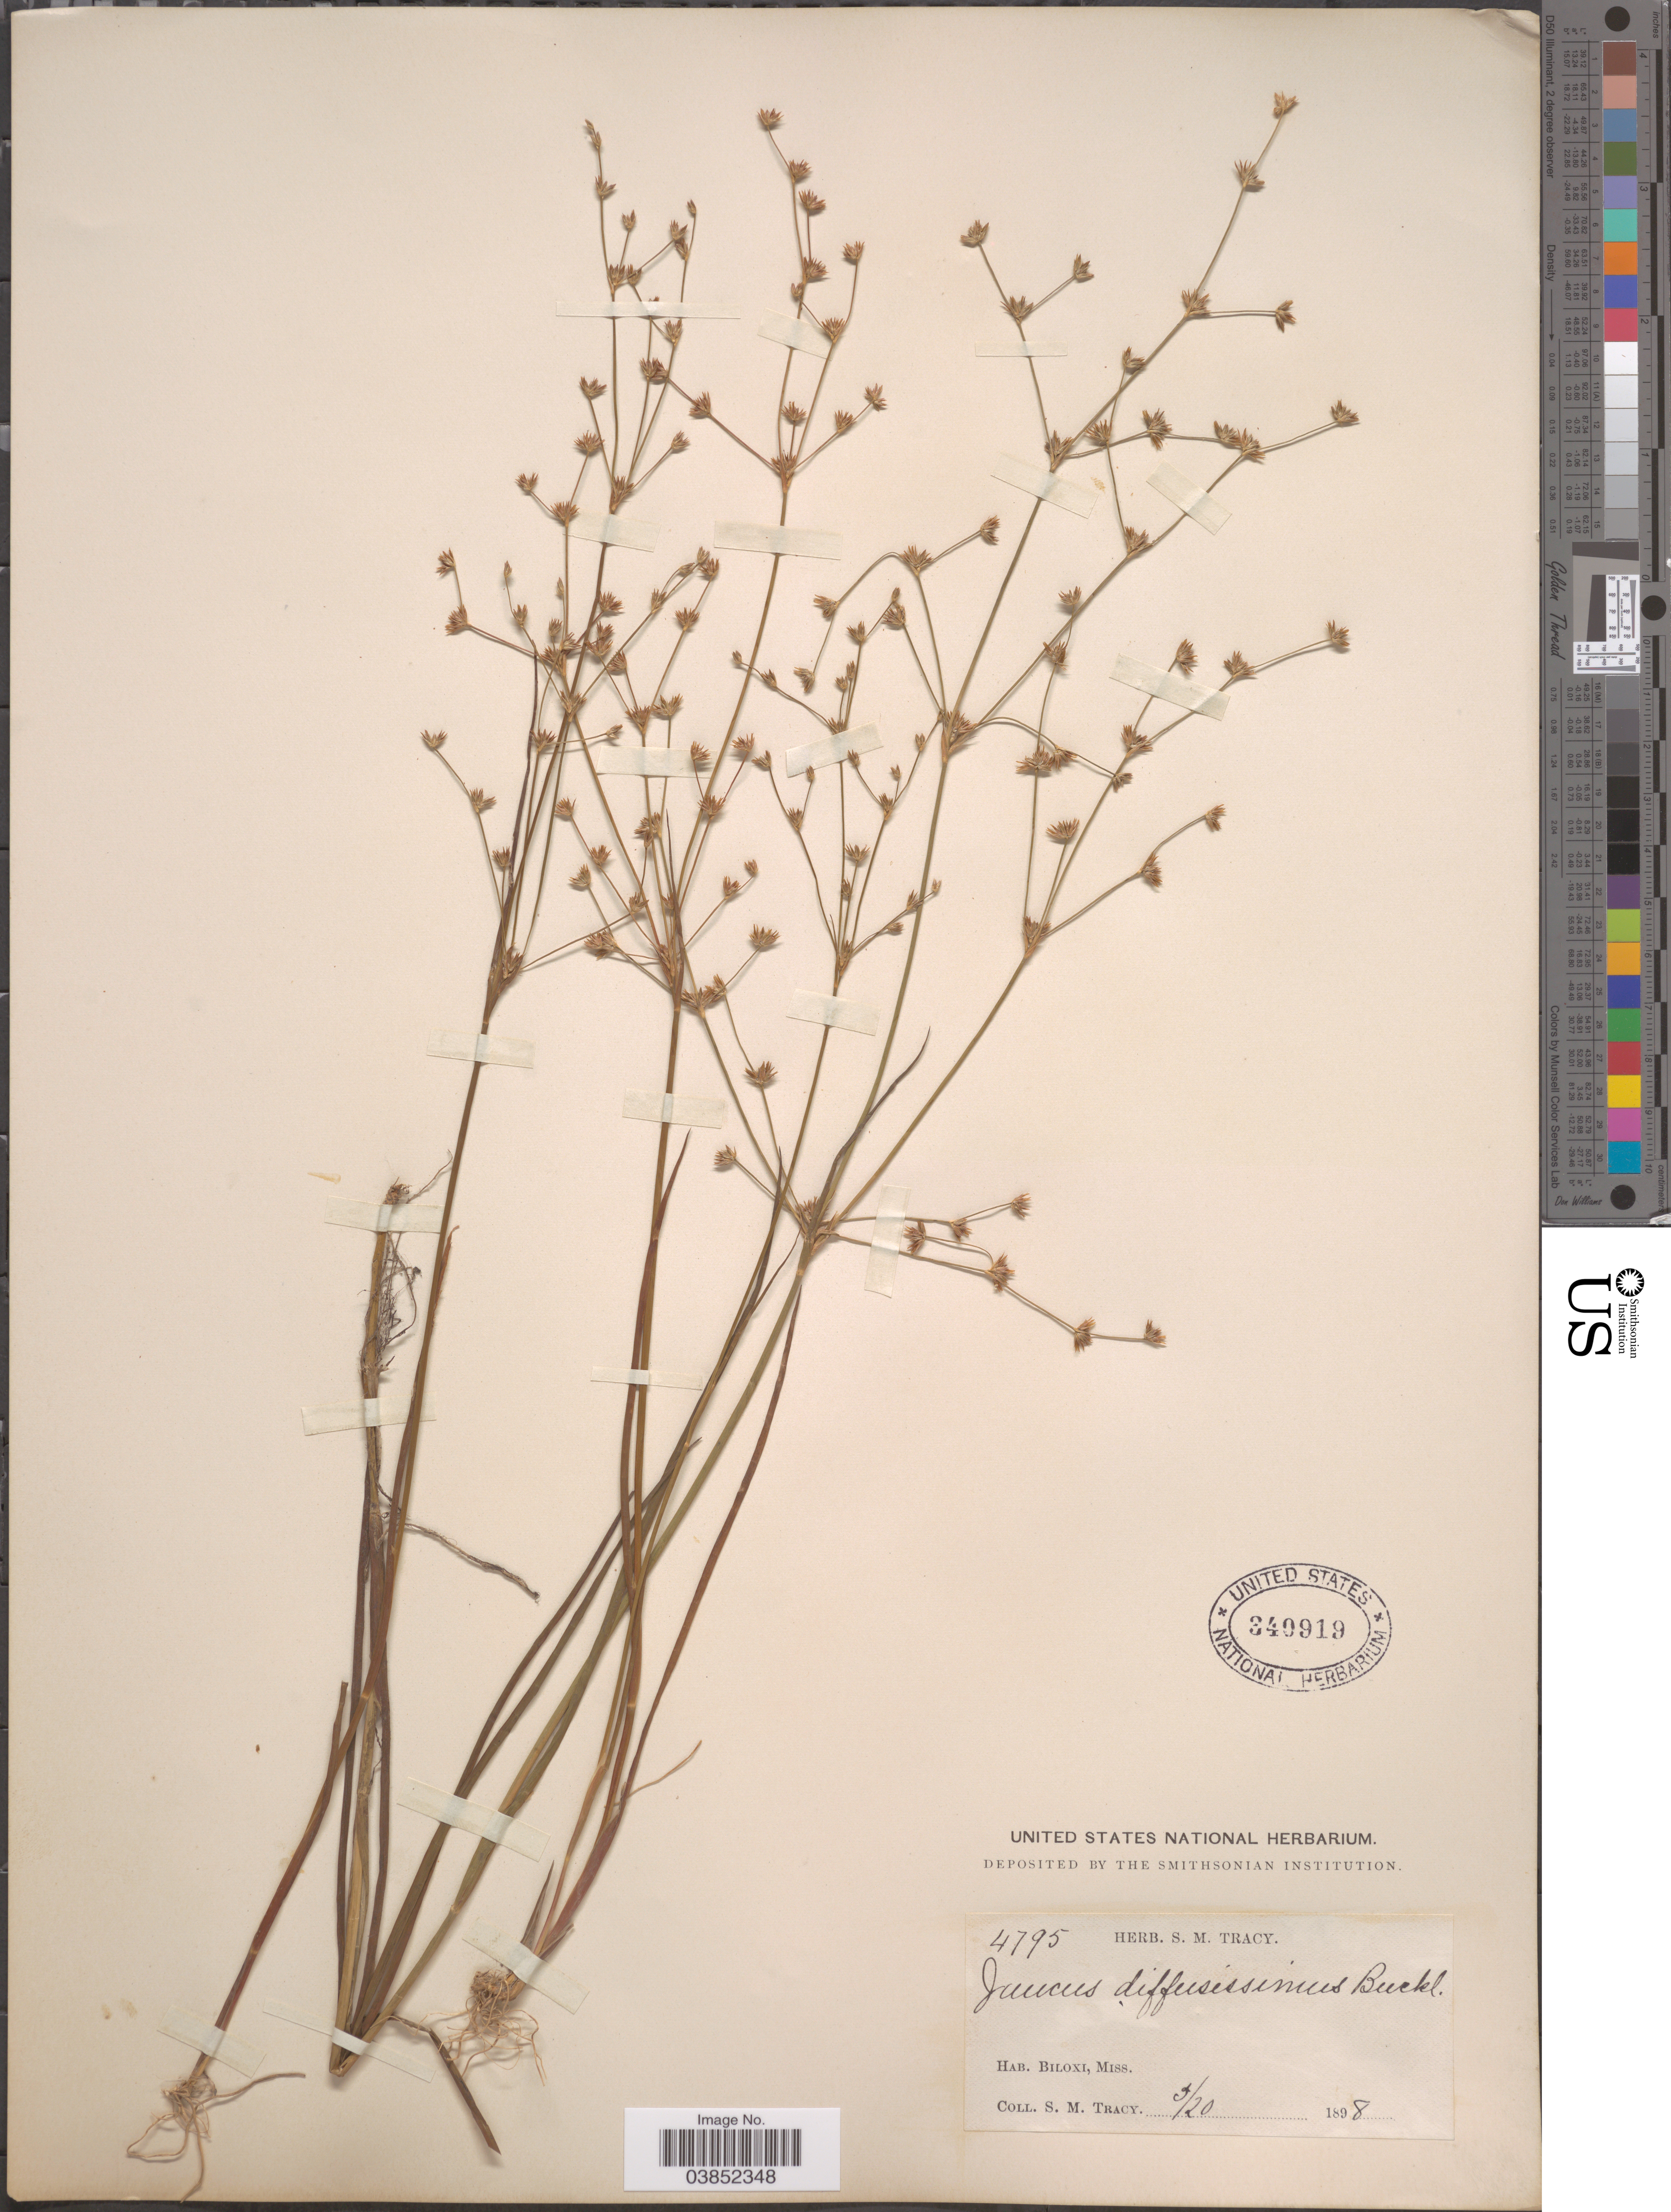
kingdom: Plantae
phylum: Tracheophyta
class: Liliopsida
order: Poales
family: Juncaceae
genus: Juncus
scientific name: Juncus diffusissimus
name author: Buckley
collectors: S. M. Tracy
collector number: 4795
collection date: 1898-05-20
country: United States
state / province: Mississippi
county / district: Harrison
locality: Biloxi.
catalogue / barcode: US 340919